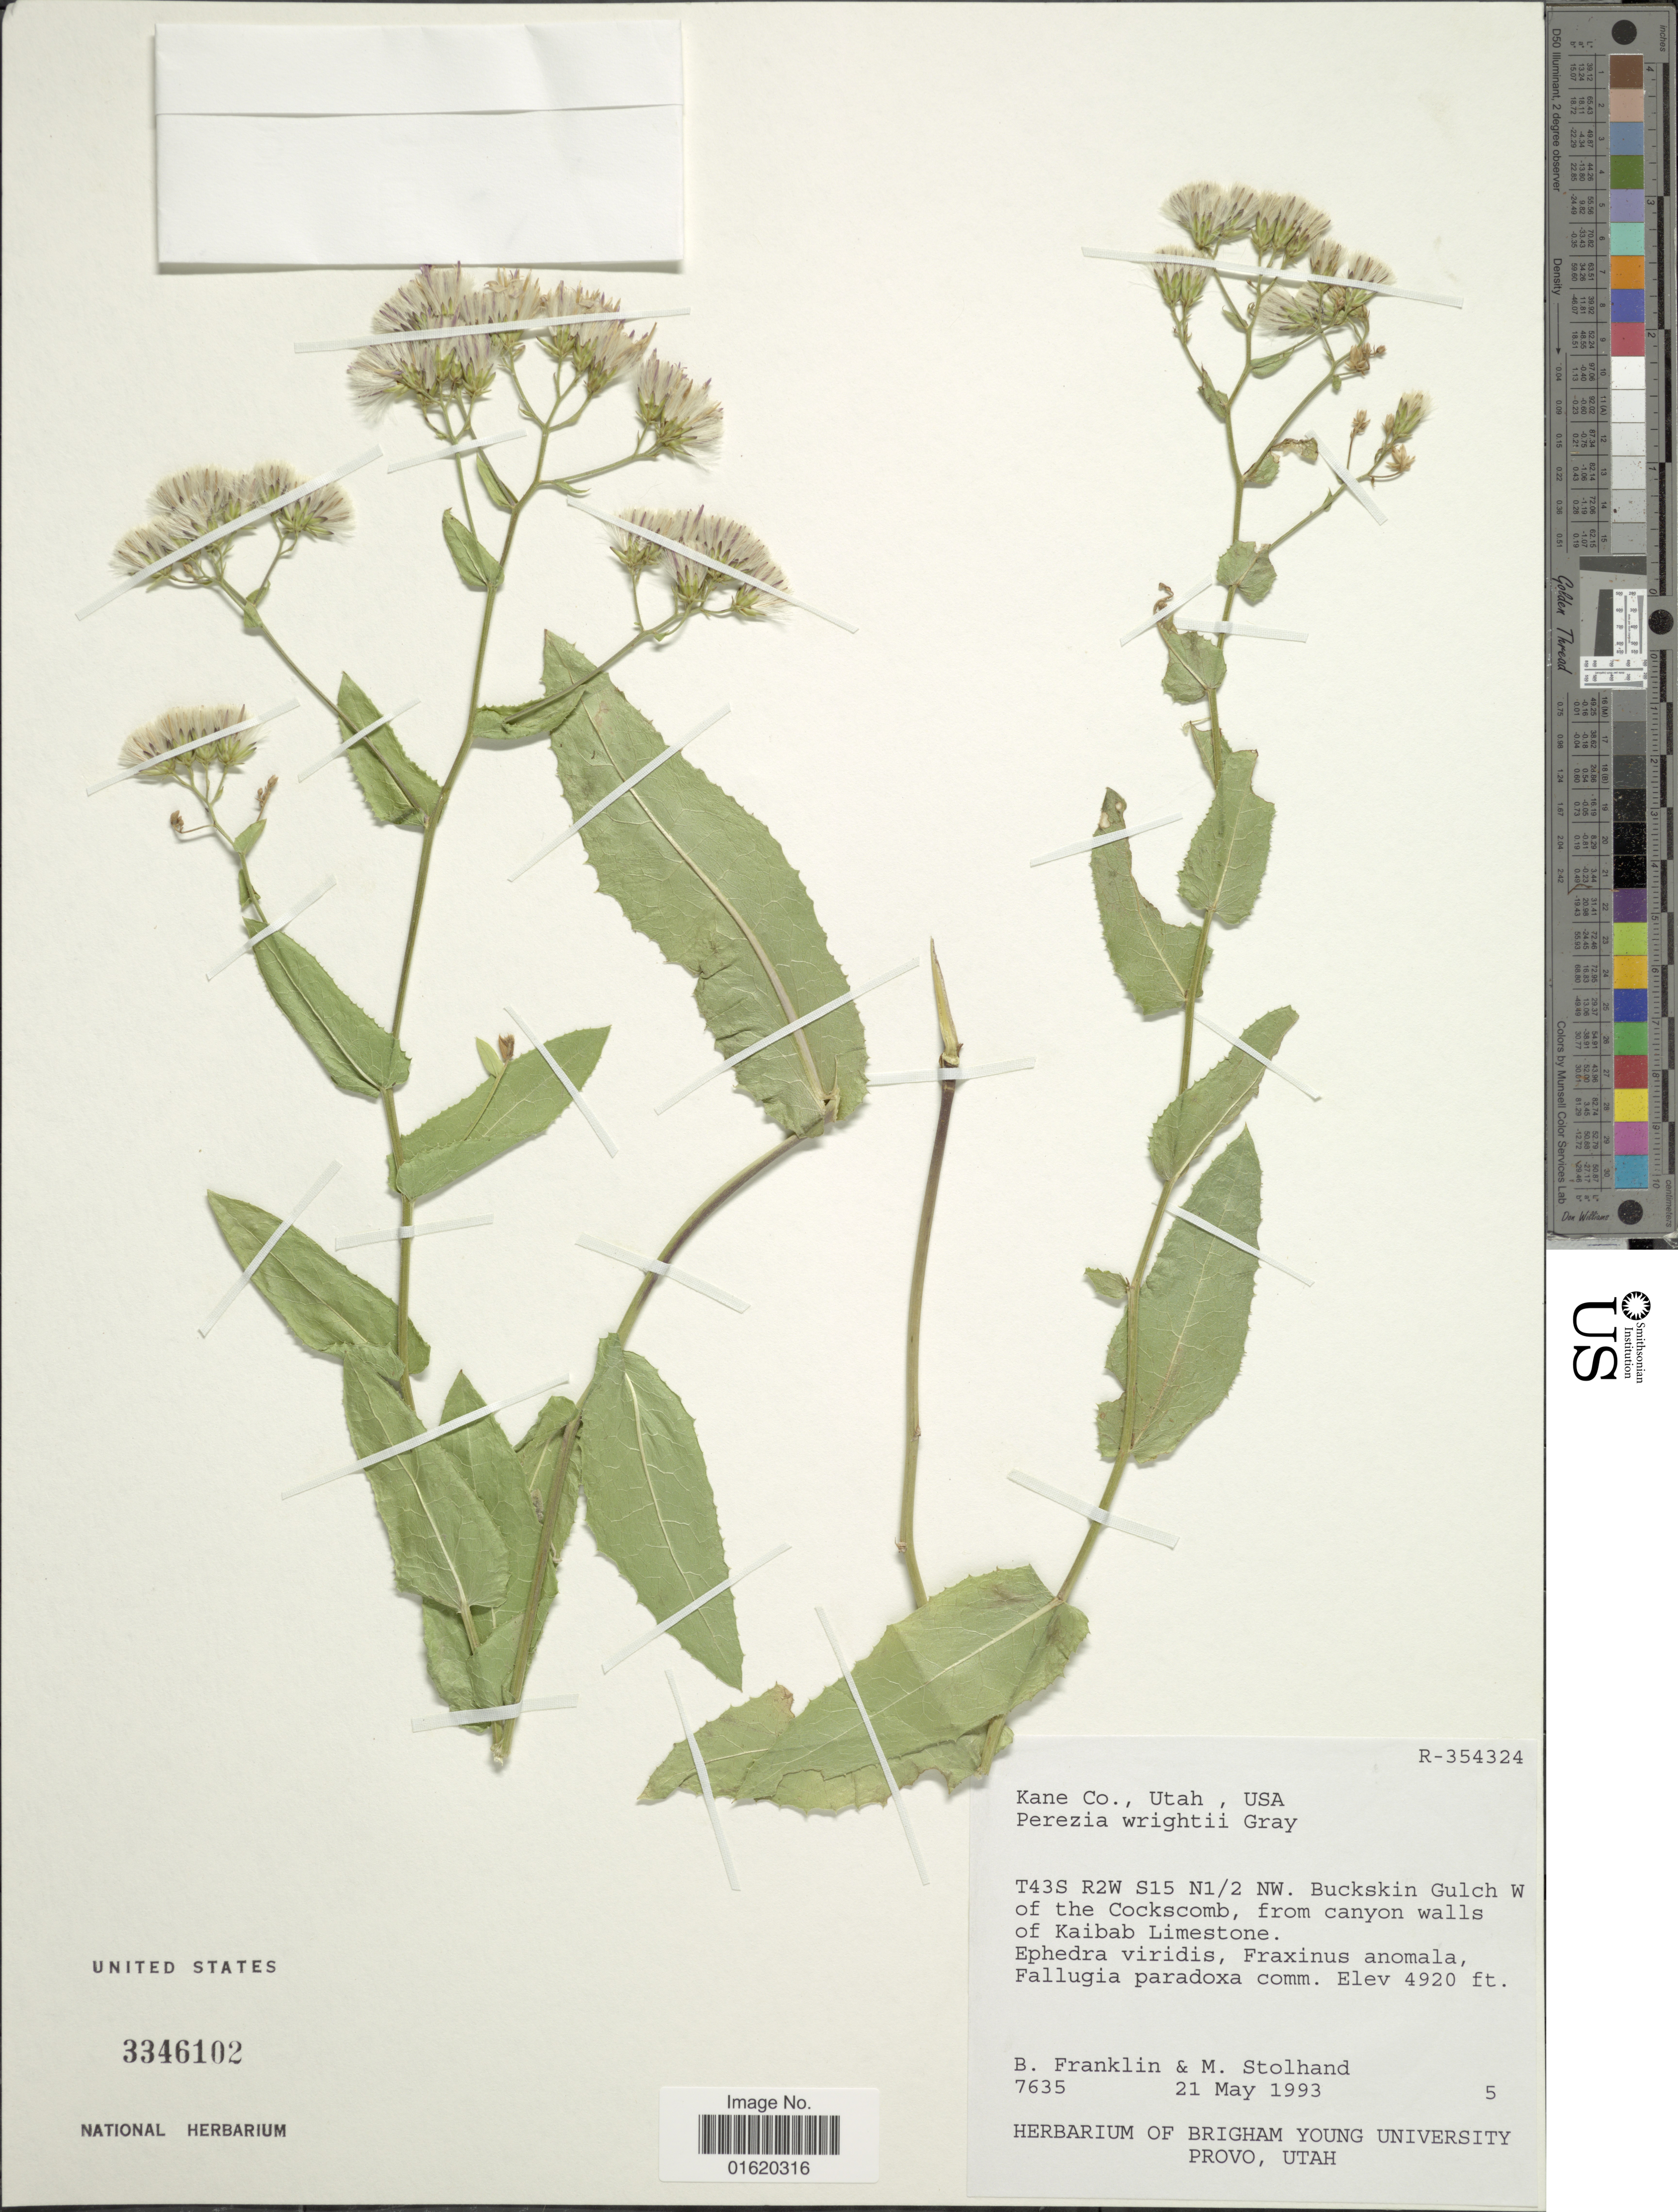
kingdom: Plantae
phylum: Tracheophyta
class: Magnoliopsida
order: Asterales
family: Asteraceae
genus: Acourtia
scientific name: Acourtia wrightii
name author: (A. Gray) Reveal & R.M. King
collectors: B. Franklin & M. Stolhand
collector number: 7635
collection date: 1993-05-21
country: United States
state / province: Utah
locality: Kane Co., T43S R2W S15 N1/2 NW, Buckskin Gulch W of the Cockscomb, from canyon walls of Kaibab Limestone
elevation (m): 1500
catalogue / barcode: US 3346102